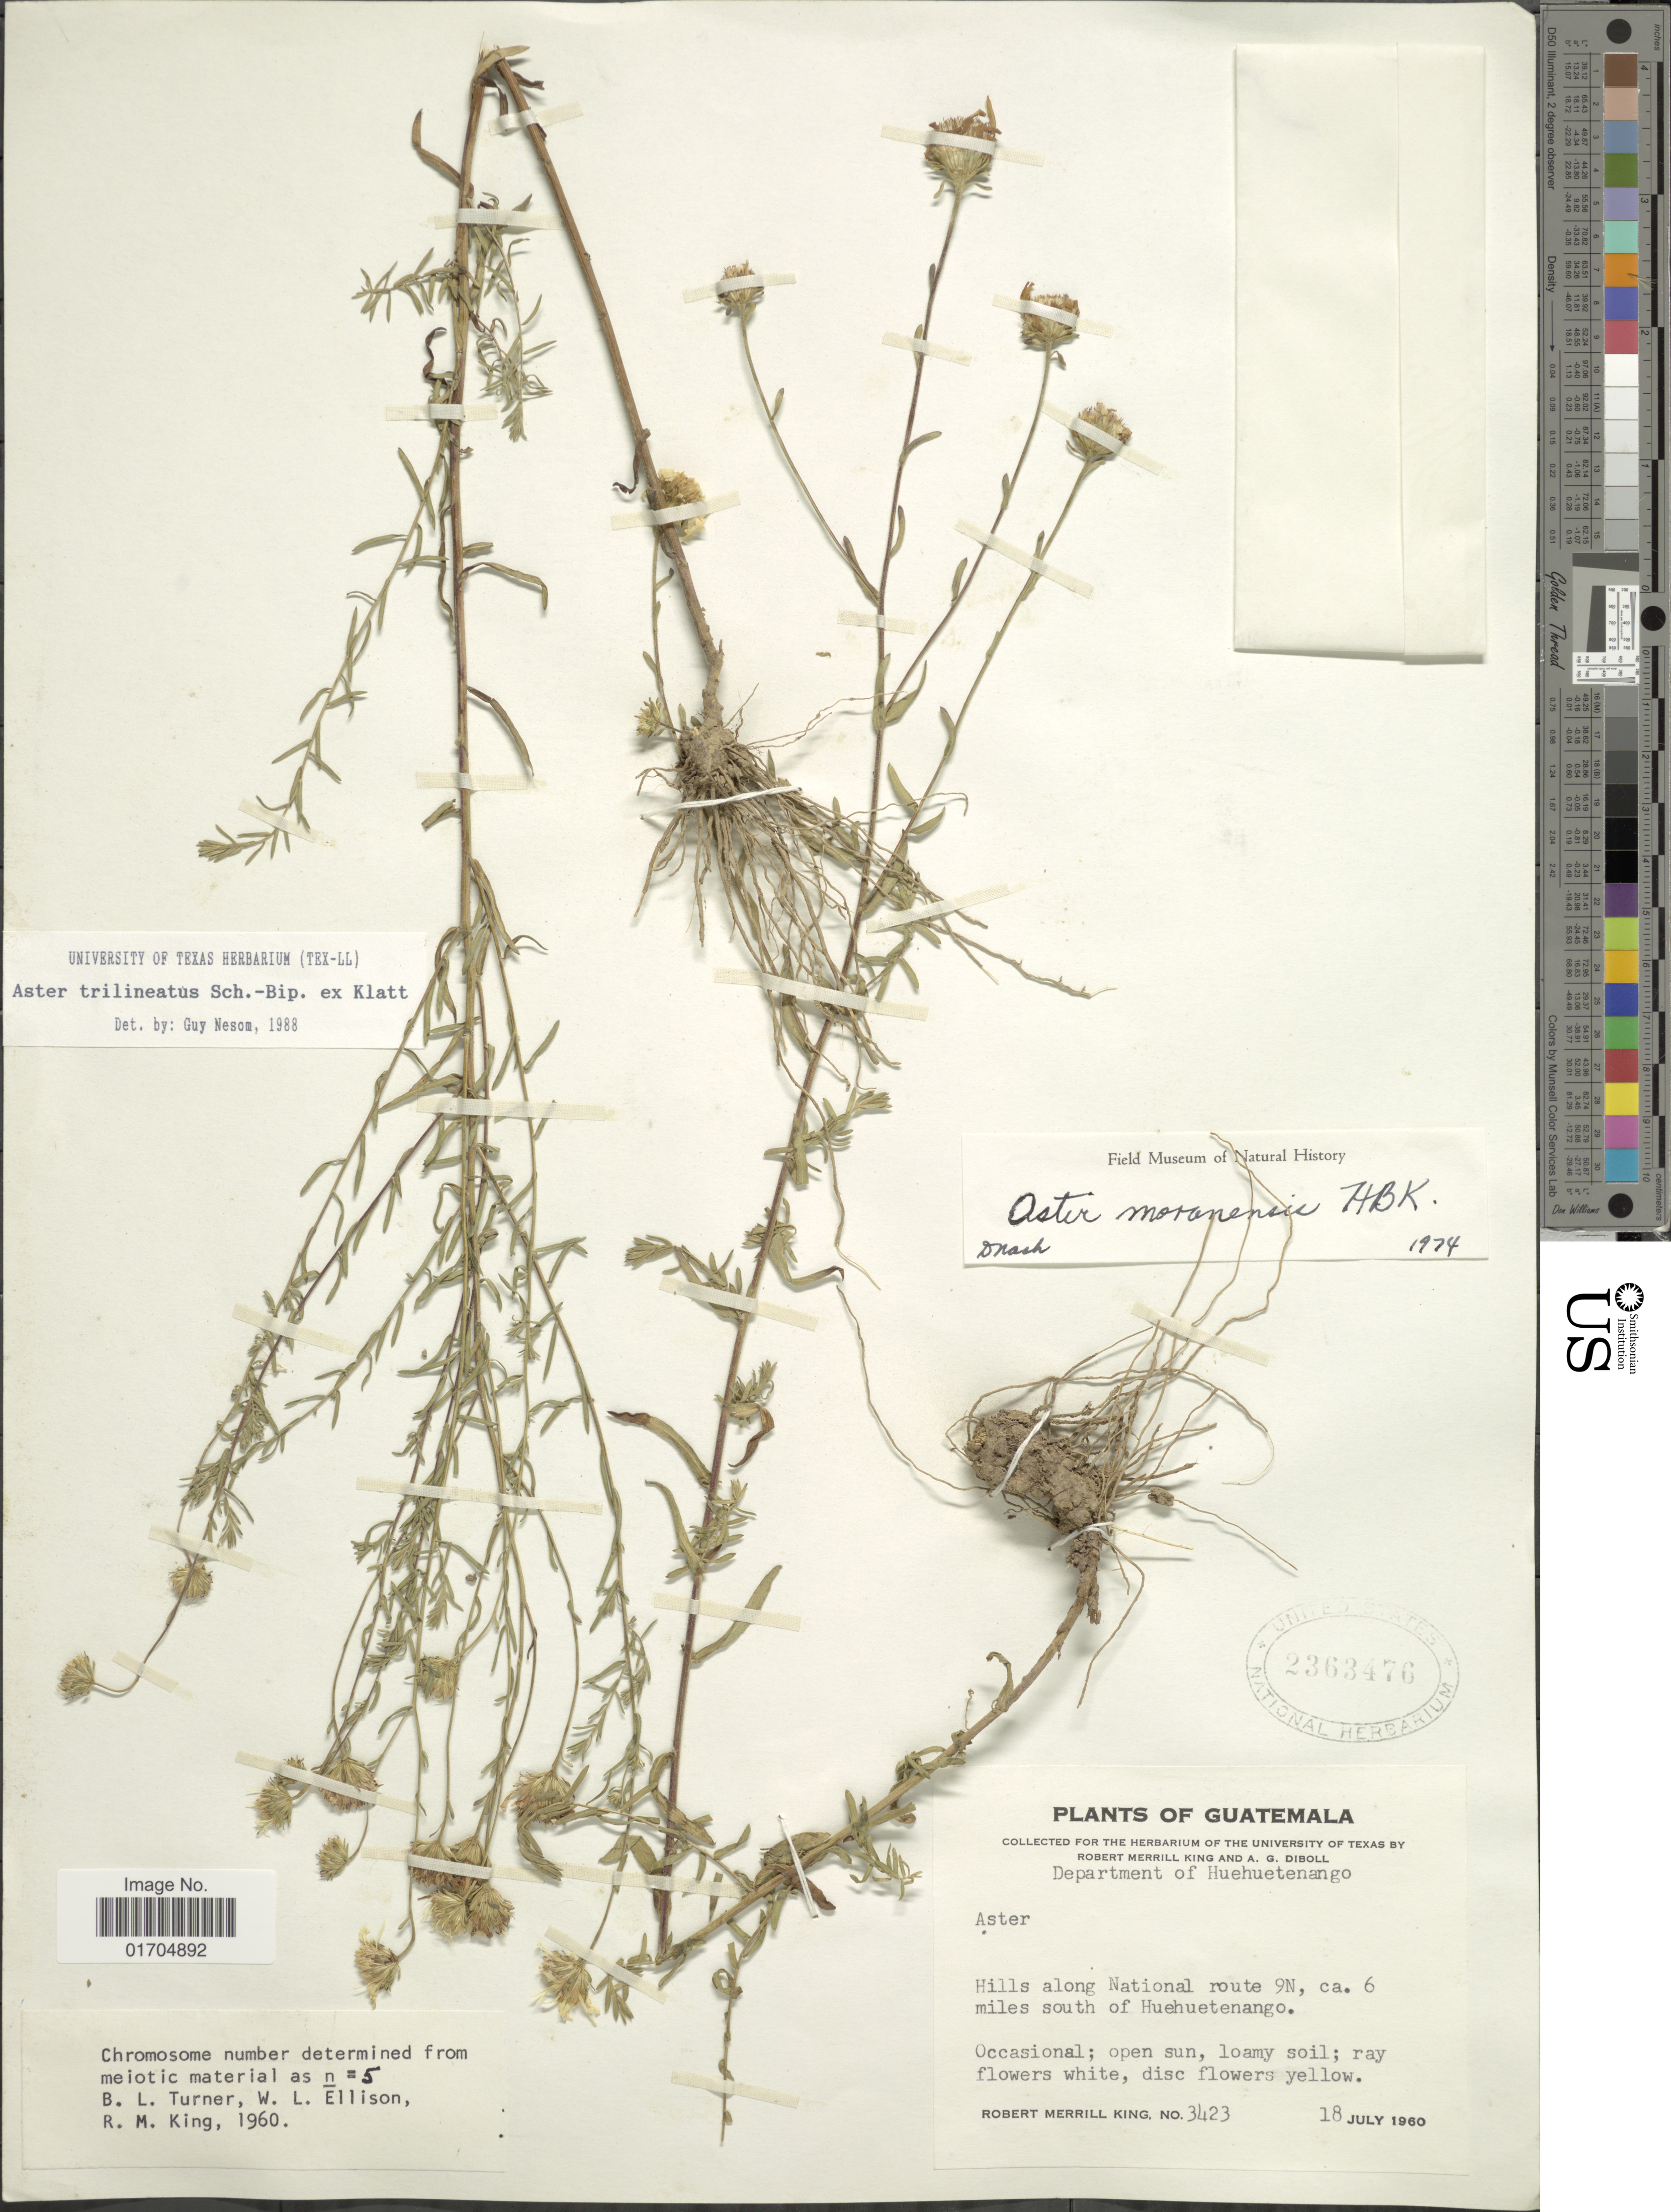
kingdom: Plantae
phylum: Tracheophyta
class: Magnoliopsida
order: Asterales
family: Asteraceae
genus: Symphyotrichum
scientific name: Symphyotrichum trilineatum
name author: (Sch. Bip. ex Klatt) G.L. Nesom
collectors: R. M. King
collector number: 3423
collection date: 1960-07-18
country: Guatemala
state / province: Huehuetenango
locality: Hills along National route 9N, ca. 6 miles south of Huehuetenango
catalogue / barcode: US 2363476